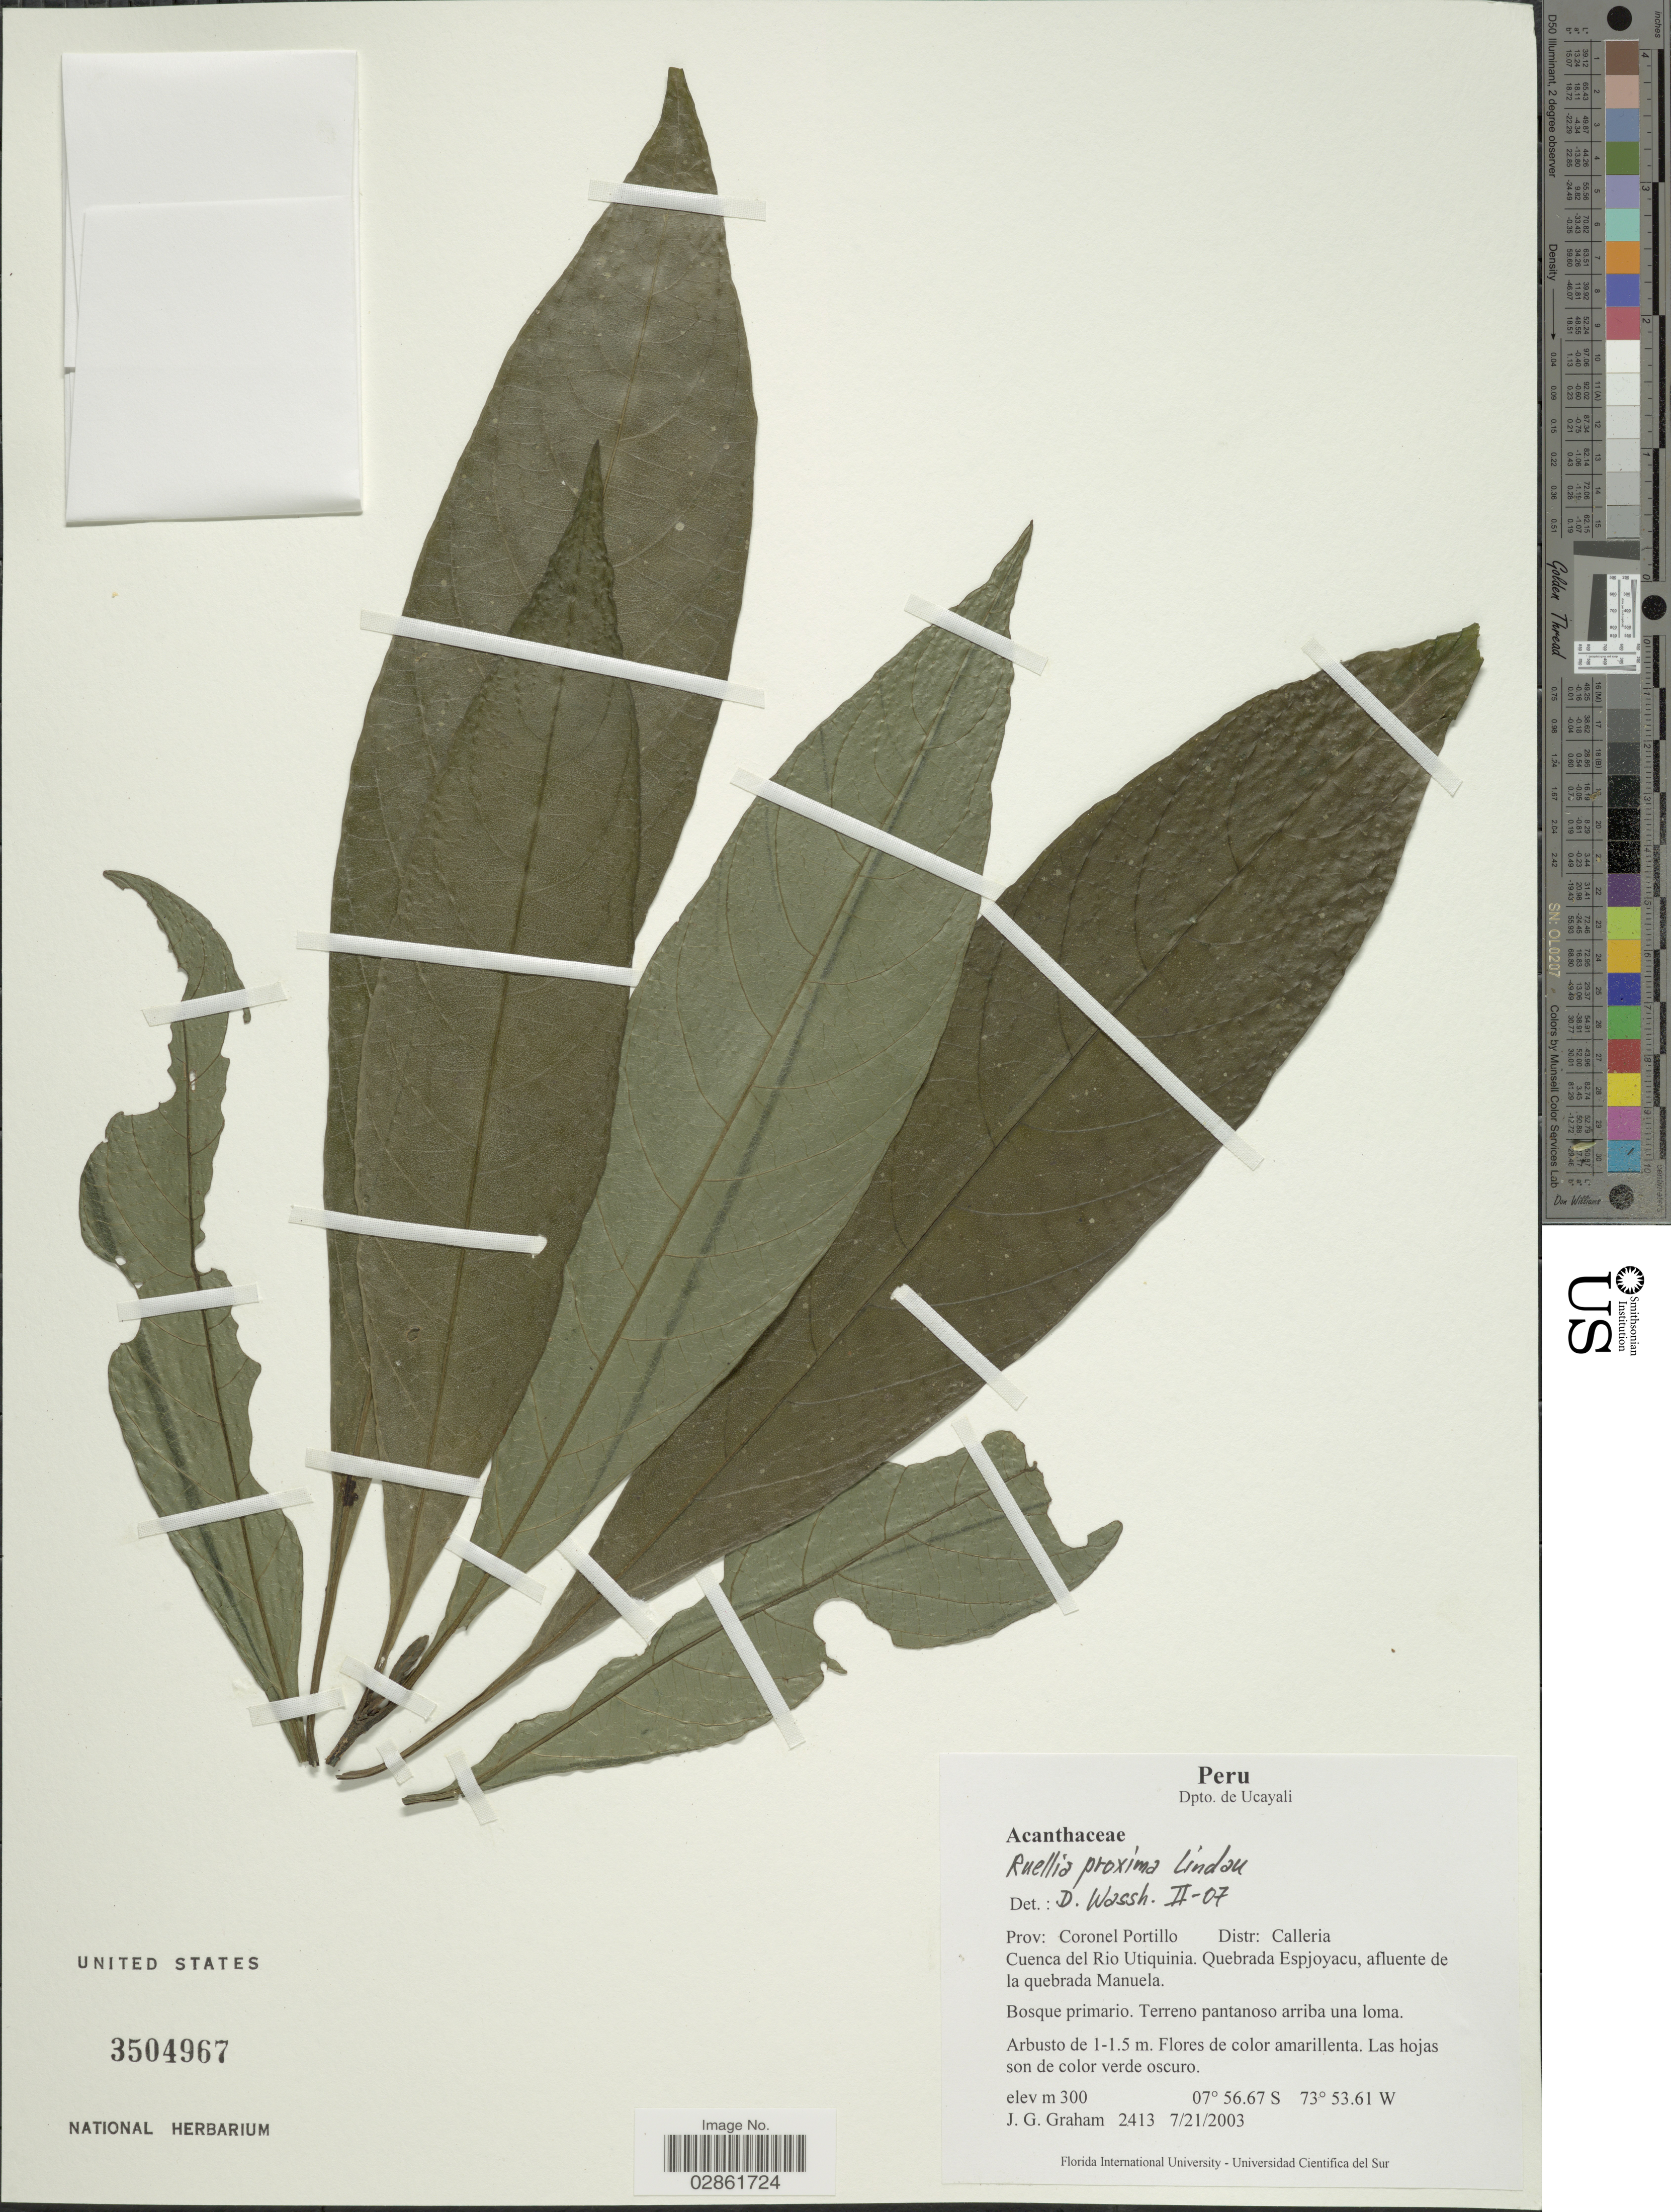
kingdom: Plantae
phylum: Tracheophyta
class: Magnoliopsida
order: Lamiales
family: Acanthaceae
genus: Ruellia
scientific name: Ruellia proxima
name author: Lindau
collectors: J. Graham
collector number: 2413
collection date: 2003-07-21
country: Peru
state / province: Ucayali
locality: Dpto. de Ucayali. Prov: Coronel Portillo. Distr: Calleria. Cuenca del Rio Utiquinia. Quebrada Espjoyacu, afluente de la quebrada Manuela.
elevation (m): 300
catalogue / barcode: US 3504967